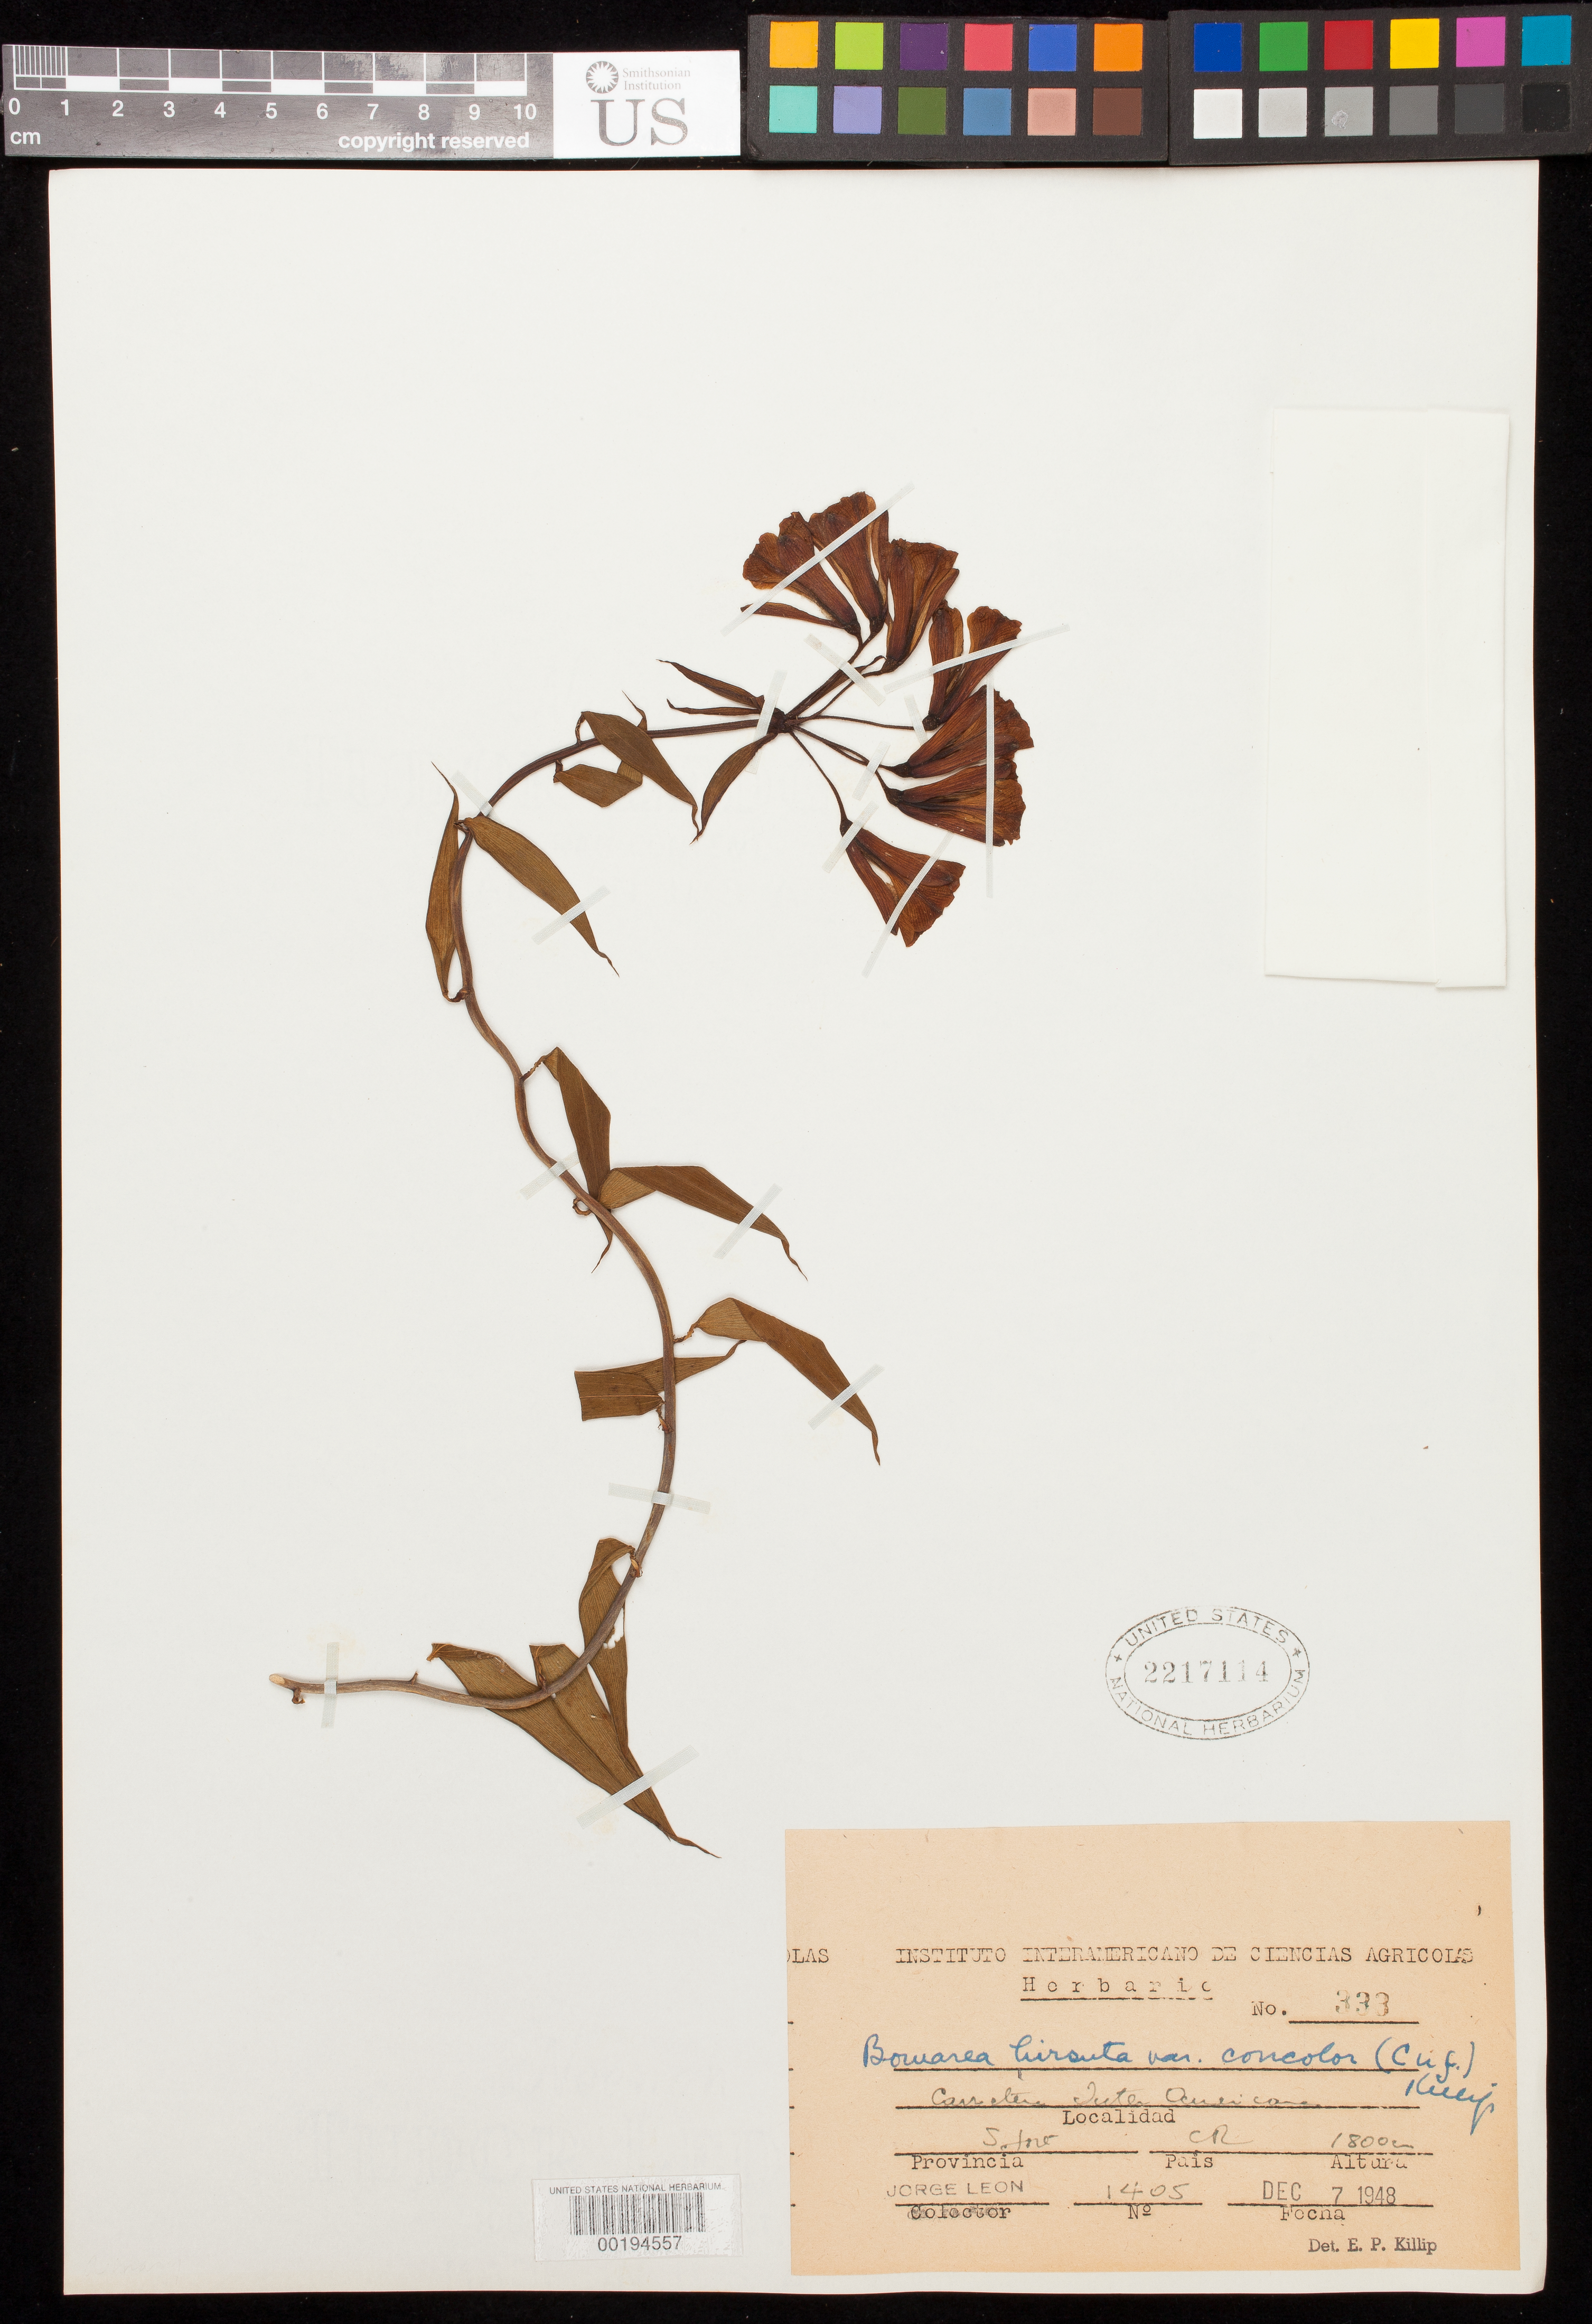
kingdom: Plantae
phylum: Tracheophyta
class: Liliopsida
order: Liliales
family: Alstroemeriaceae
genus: Bomarea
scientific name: Bomarea hirsuta var. concolor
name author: (Cufod.) Killip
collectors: J. León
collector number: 1405 / 333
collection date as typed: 07 Dec 1948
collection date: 1948-12-07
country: Costa Rica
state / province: San José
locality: Carretera tutes ocucicane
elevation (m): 1800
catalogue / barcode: US 2217114